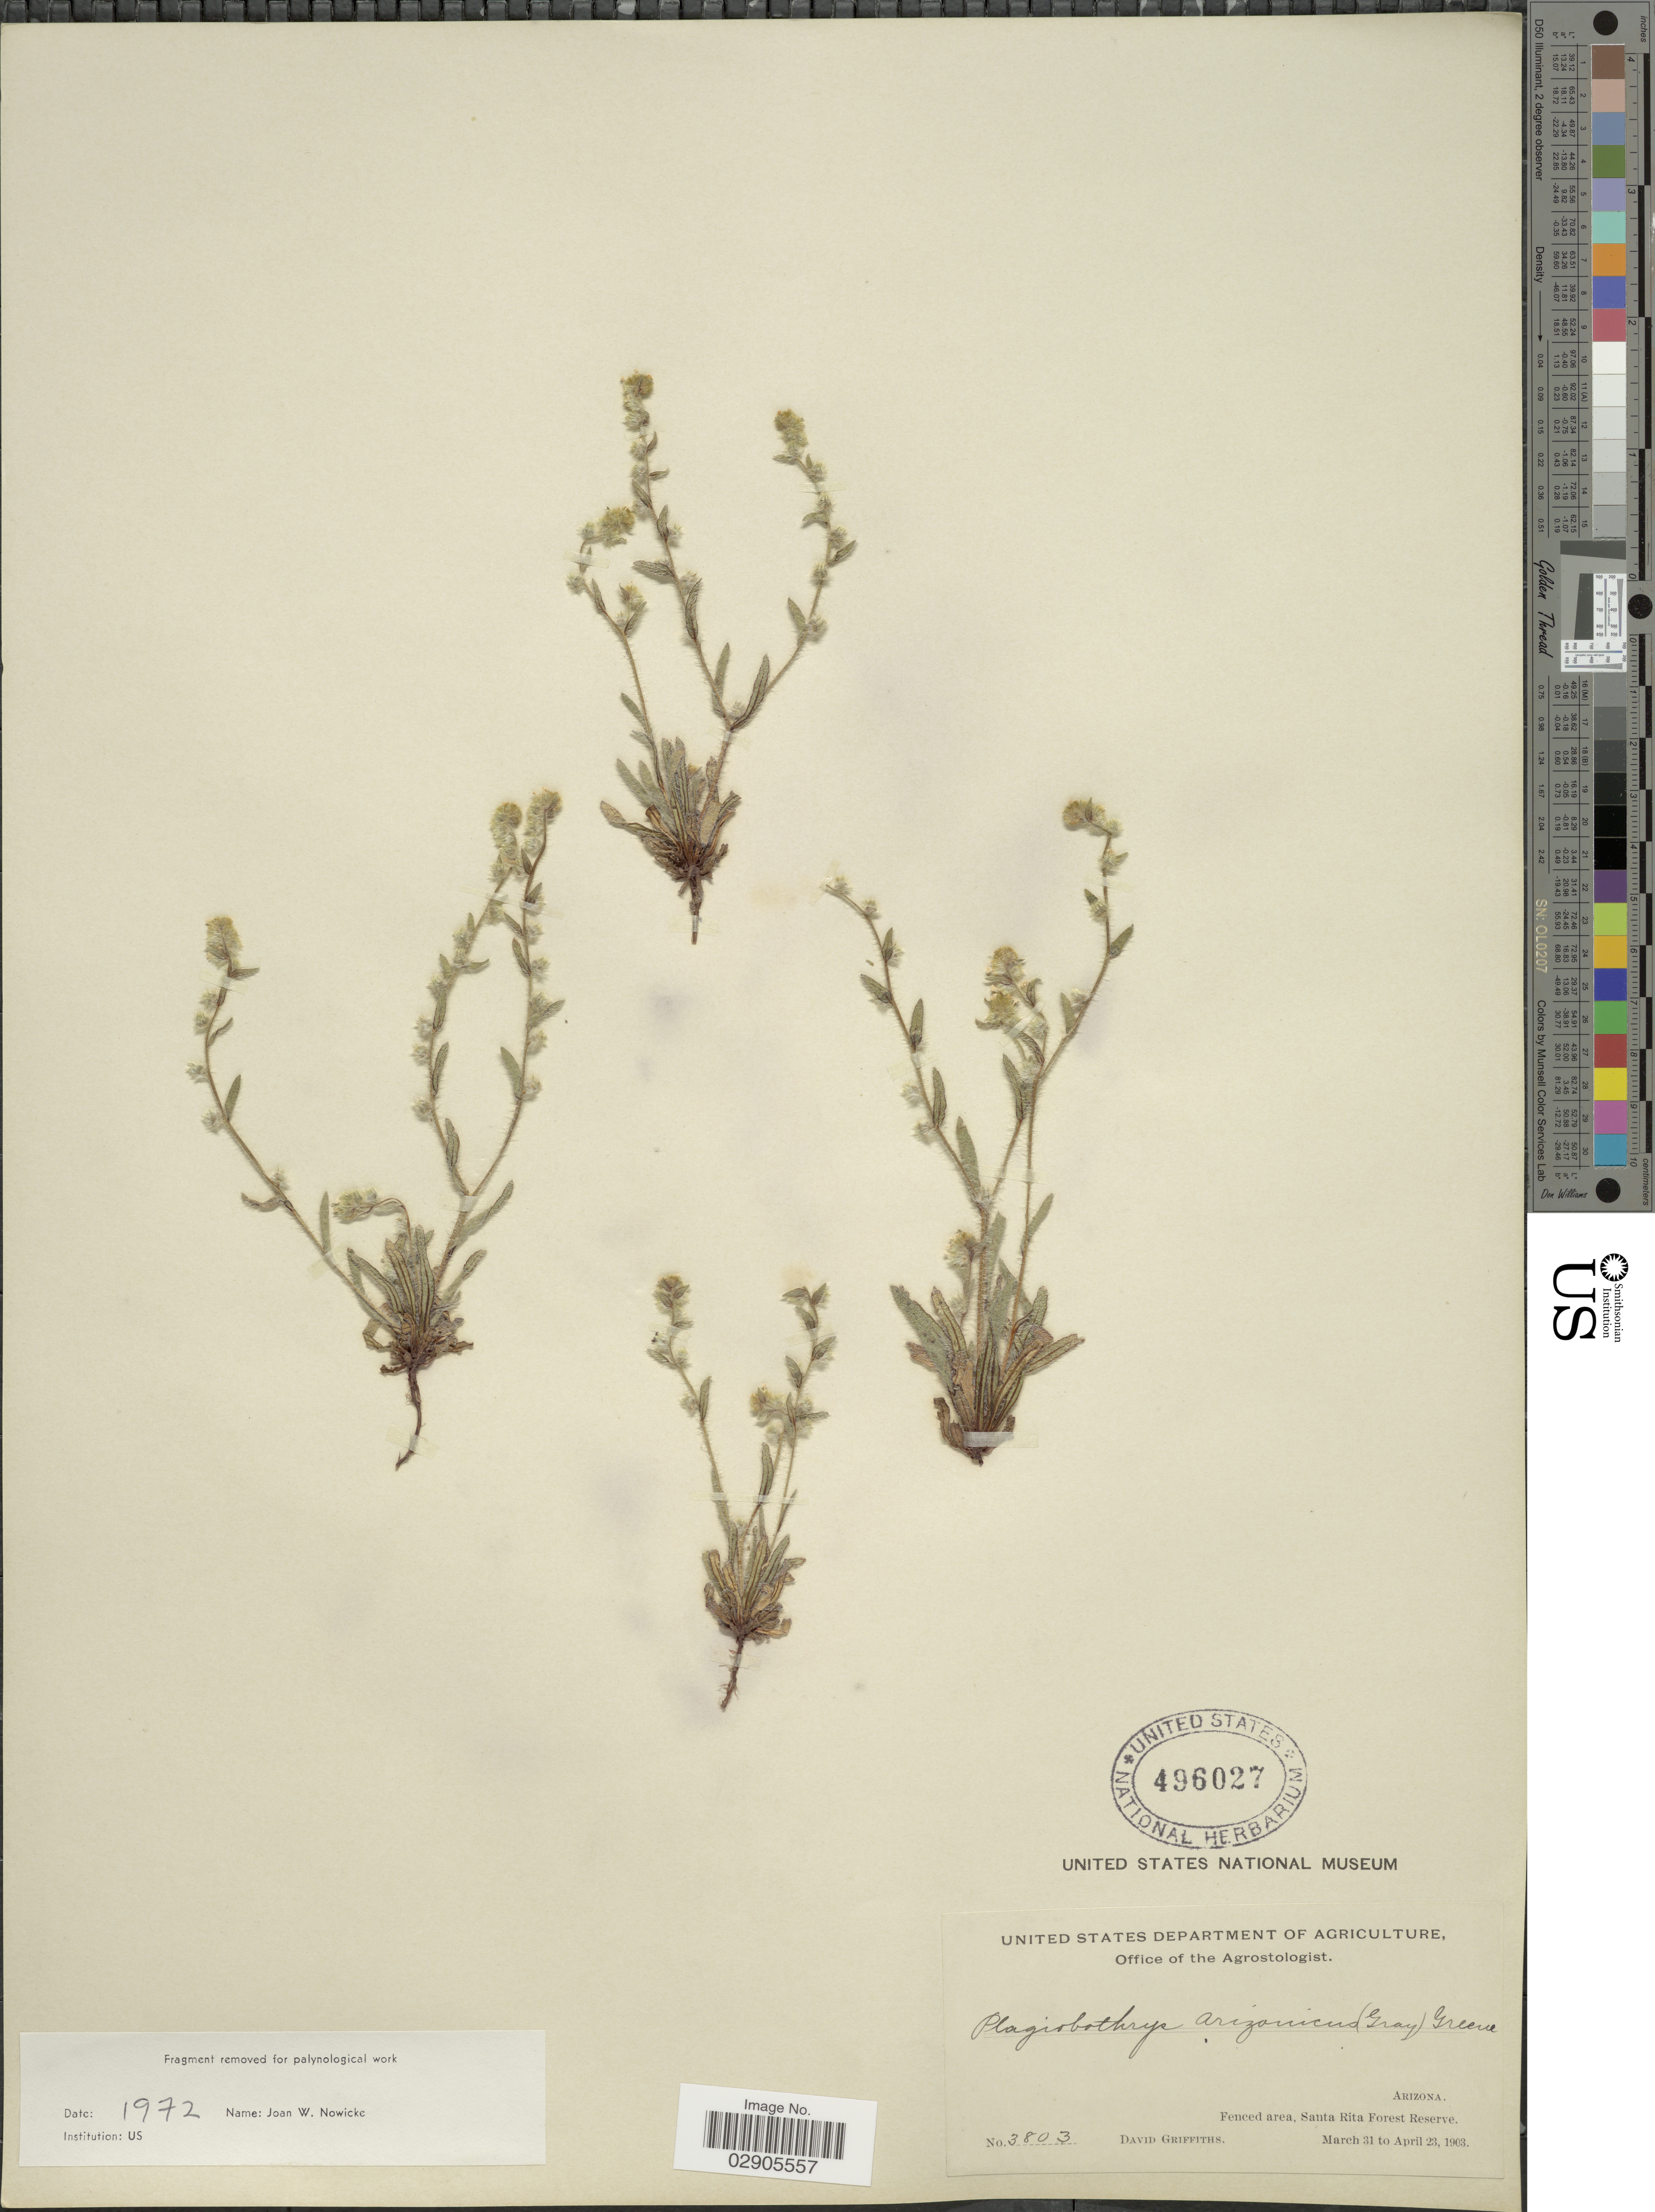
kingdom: Plantae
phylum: Tracheophyta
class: Magnoliopsida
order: Boraginales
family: Boraginaceae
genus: Plagiobothrys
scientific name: Plagiobothrys arizonicus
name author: (A. Gray) Greene ex A. Gray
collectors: D. Griffiths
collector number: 3803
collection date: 1903-03-31/1903-04-23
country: United States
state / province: Arizona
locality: Fenced area, Santa Rita Forest Reserve.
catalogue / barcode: US 496027